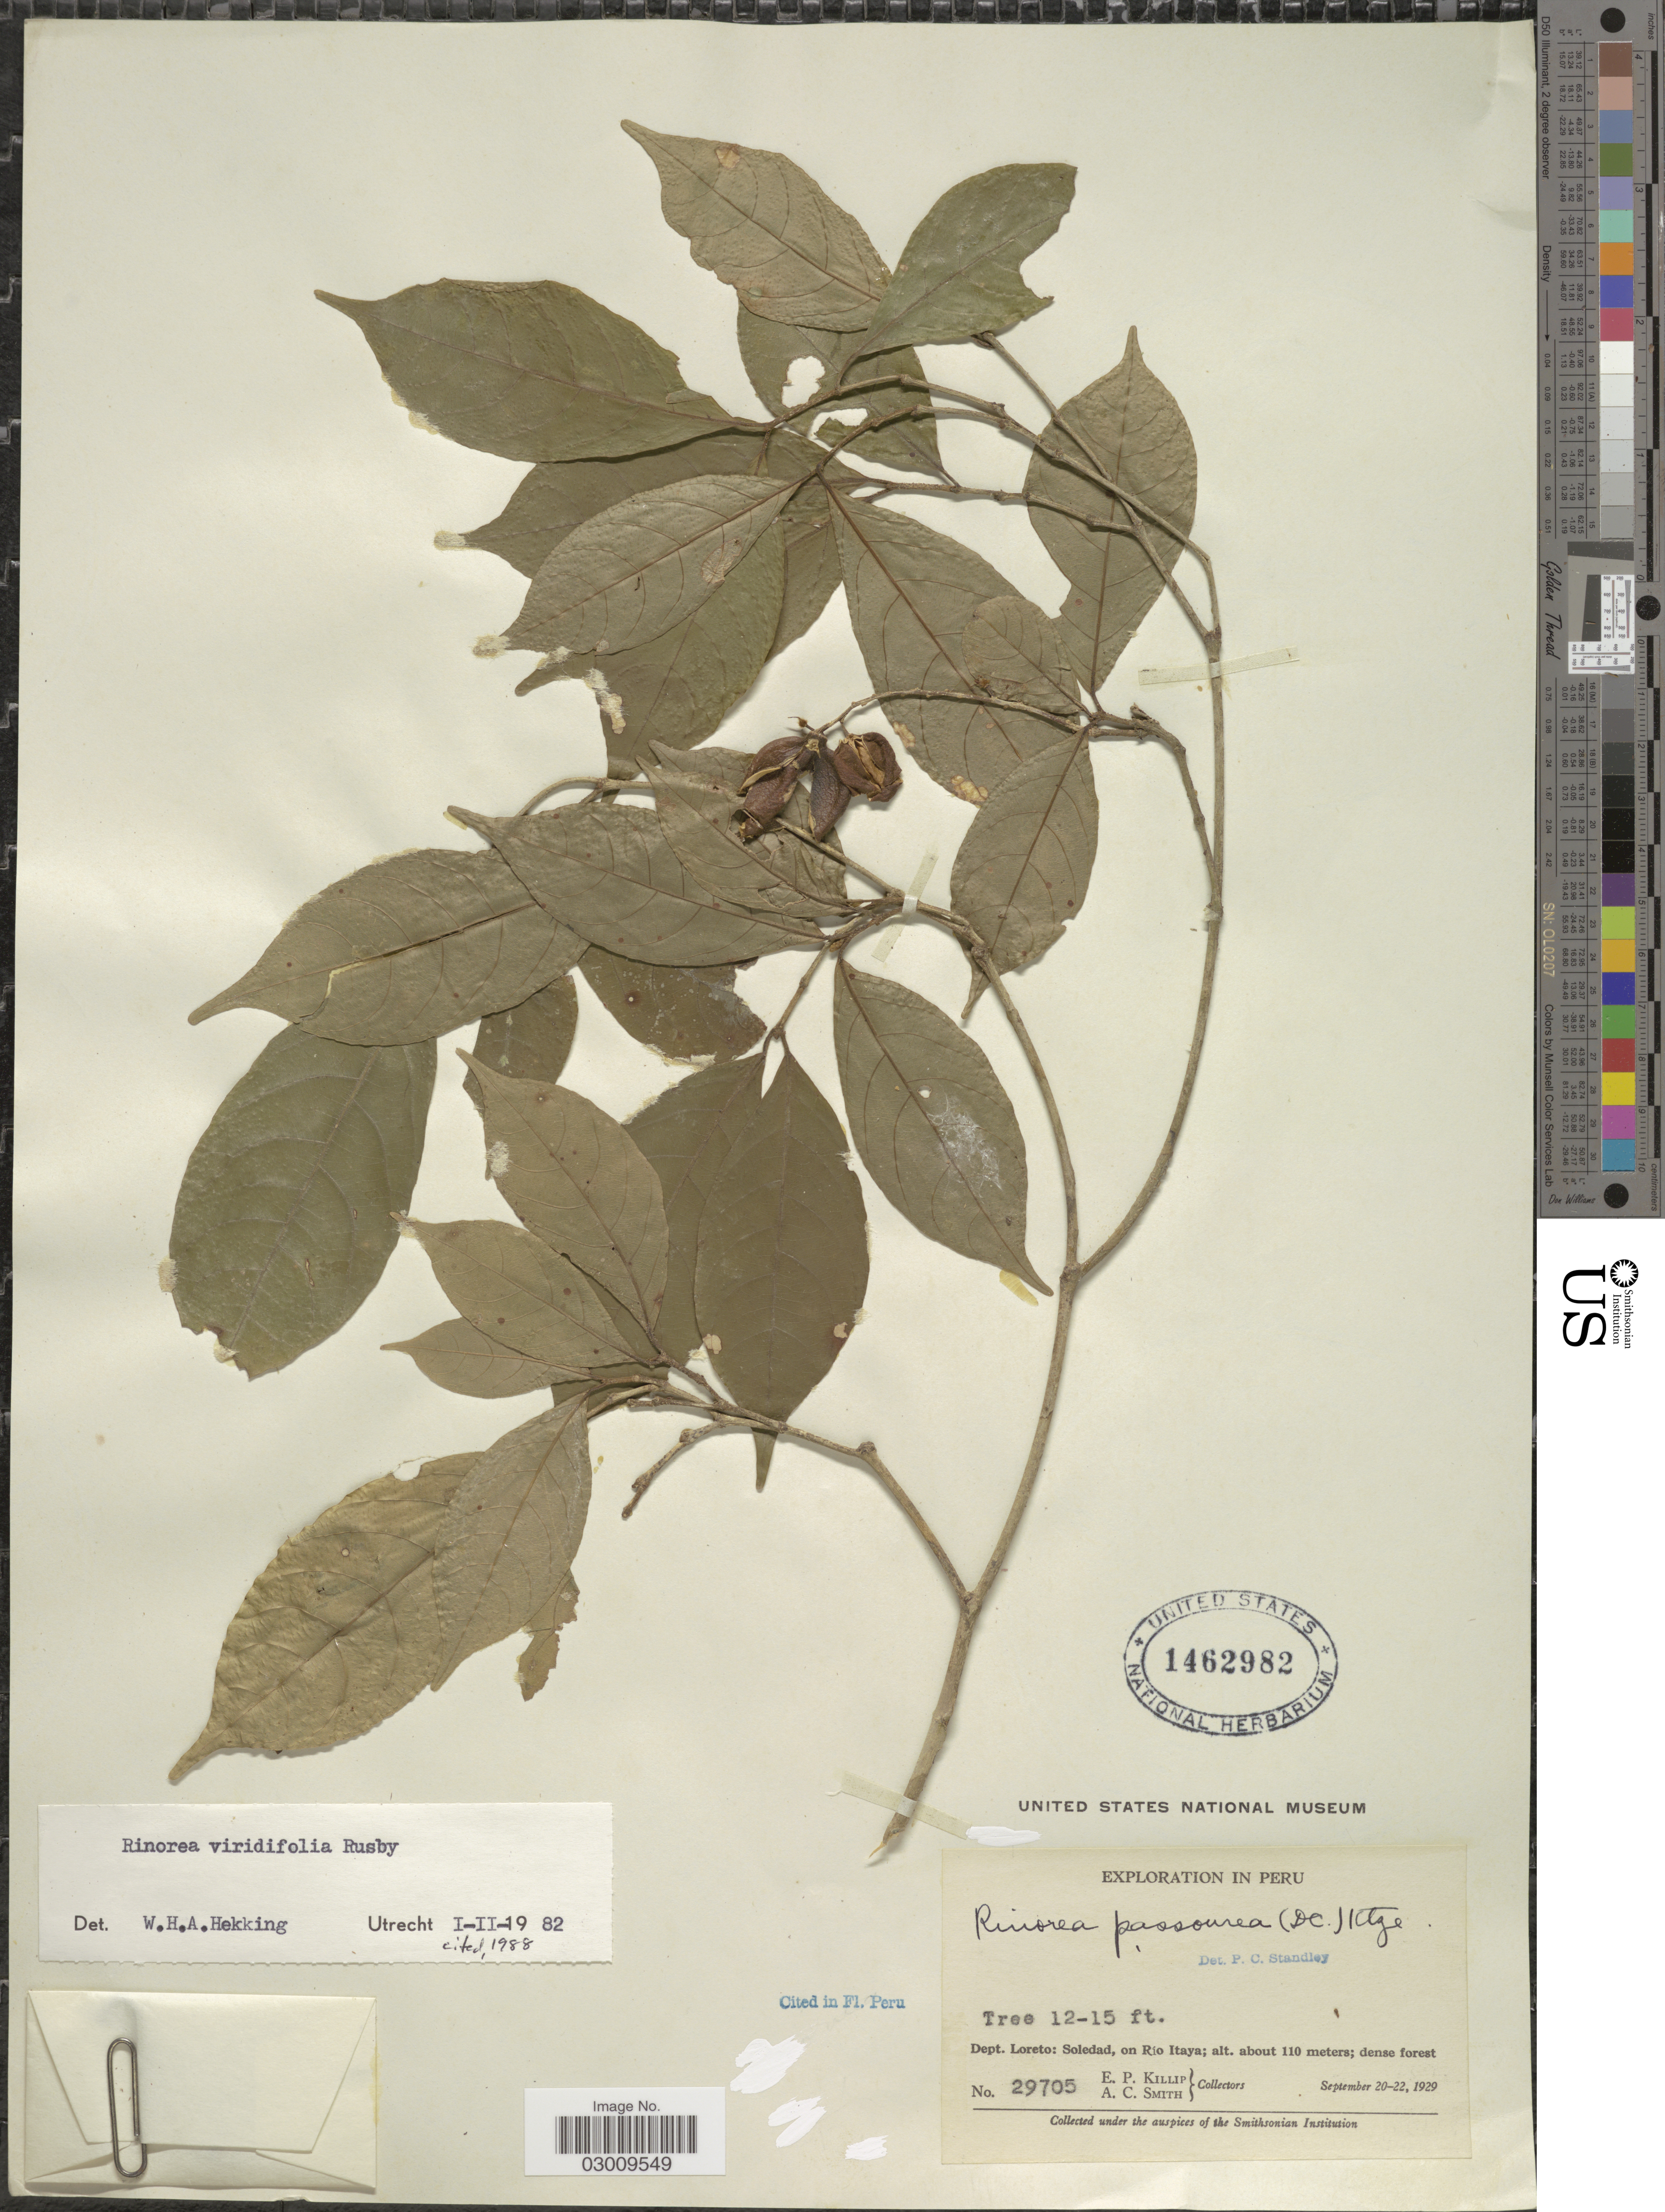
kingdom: Plantae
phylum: Tracheophyta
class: Magnoliopsida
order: Malpighiales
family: Violaceae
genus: Rinorea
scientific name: Rinorea viridifolia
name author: Rusby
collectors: E. P. Killip & A. C. Smith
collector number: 29705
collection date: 1929-09-20/1929-09-22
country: Peru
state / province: Loreto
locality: Dept. Loreto: Soledad, on Río Itaya.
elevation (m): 110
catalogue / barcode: US 1462982